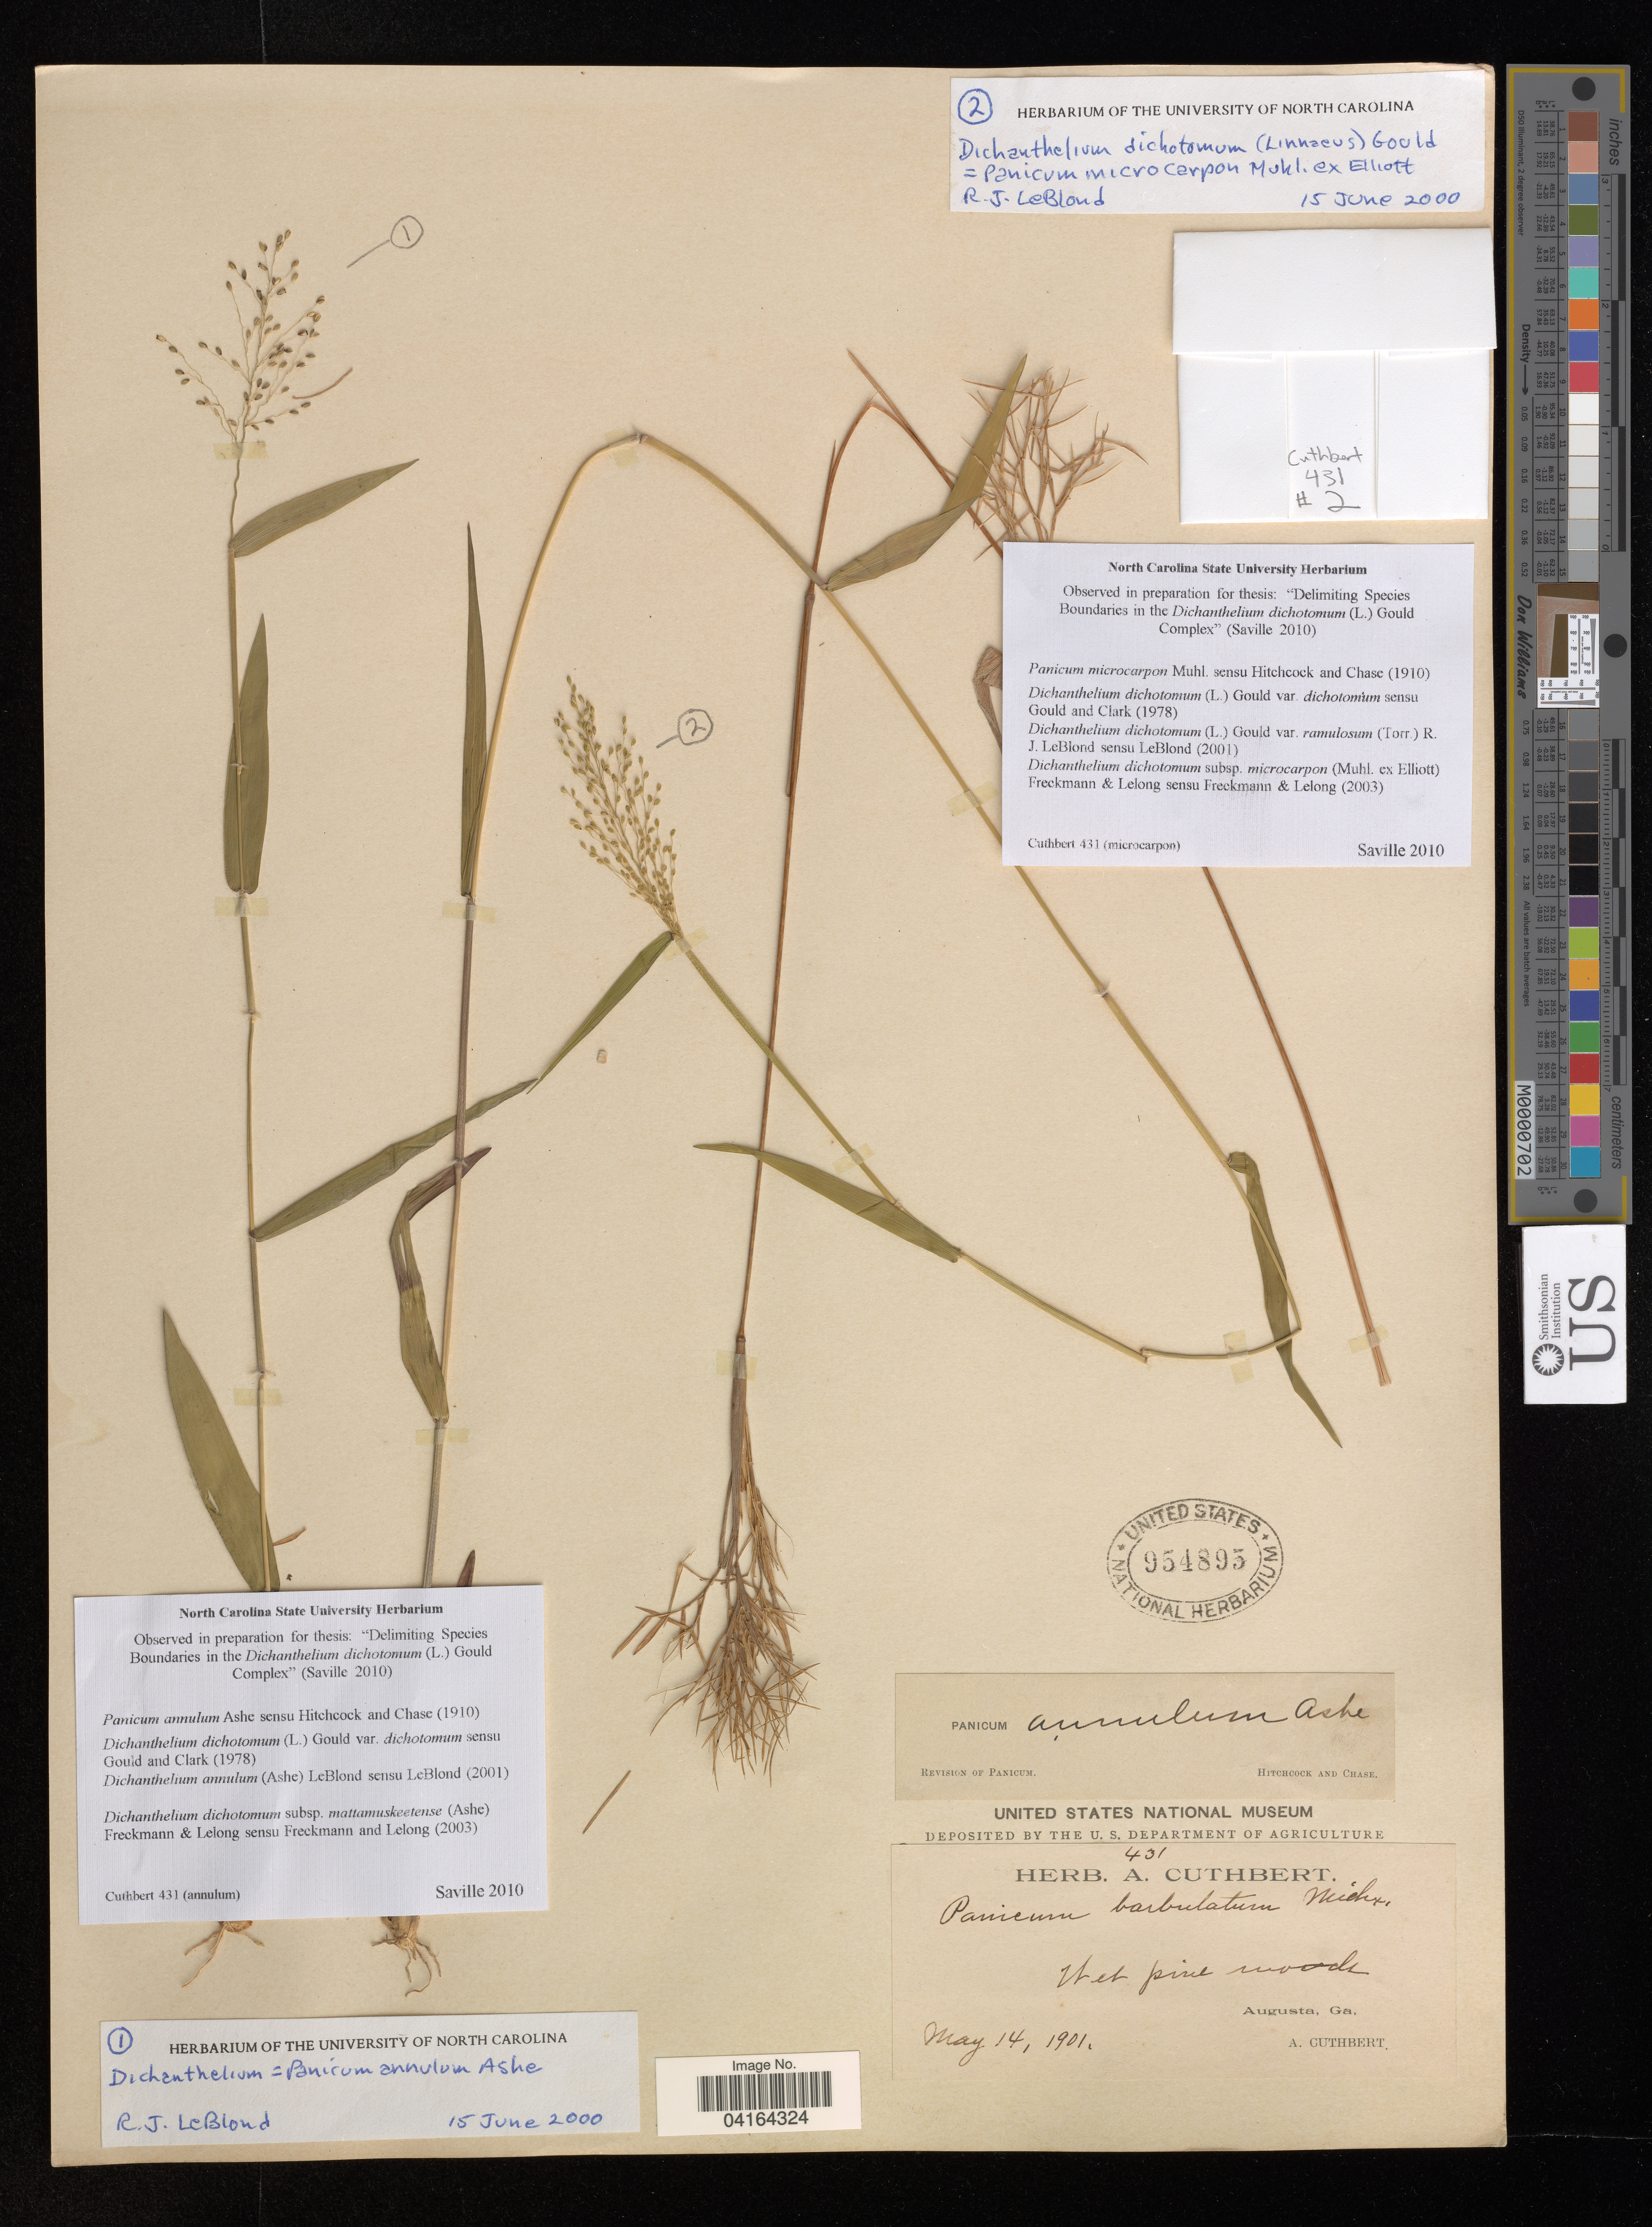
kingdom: Plantae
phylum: Tracheophyta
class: Liliopsida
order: Poales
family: Poaceae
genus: Dichanthelium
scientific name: Dichanthelium dichotomum subsp. mattamuskeetense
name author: (Ashe) Freckmann & Lelong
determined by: Saville, A. C., (NCSC), North Carolina State University (UNITED STATES)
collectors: A. Cuthbert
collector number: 431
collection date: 1901-05-14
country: United States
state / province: Georgia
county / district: Richmond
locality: Augusta.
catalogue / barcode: US 954895